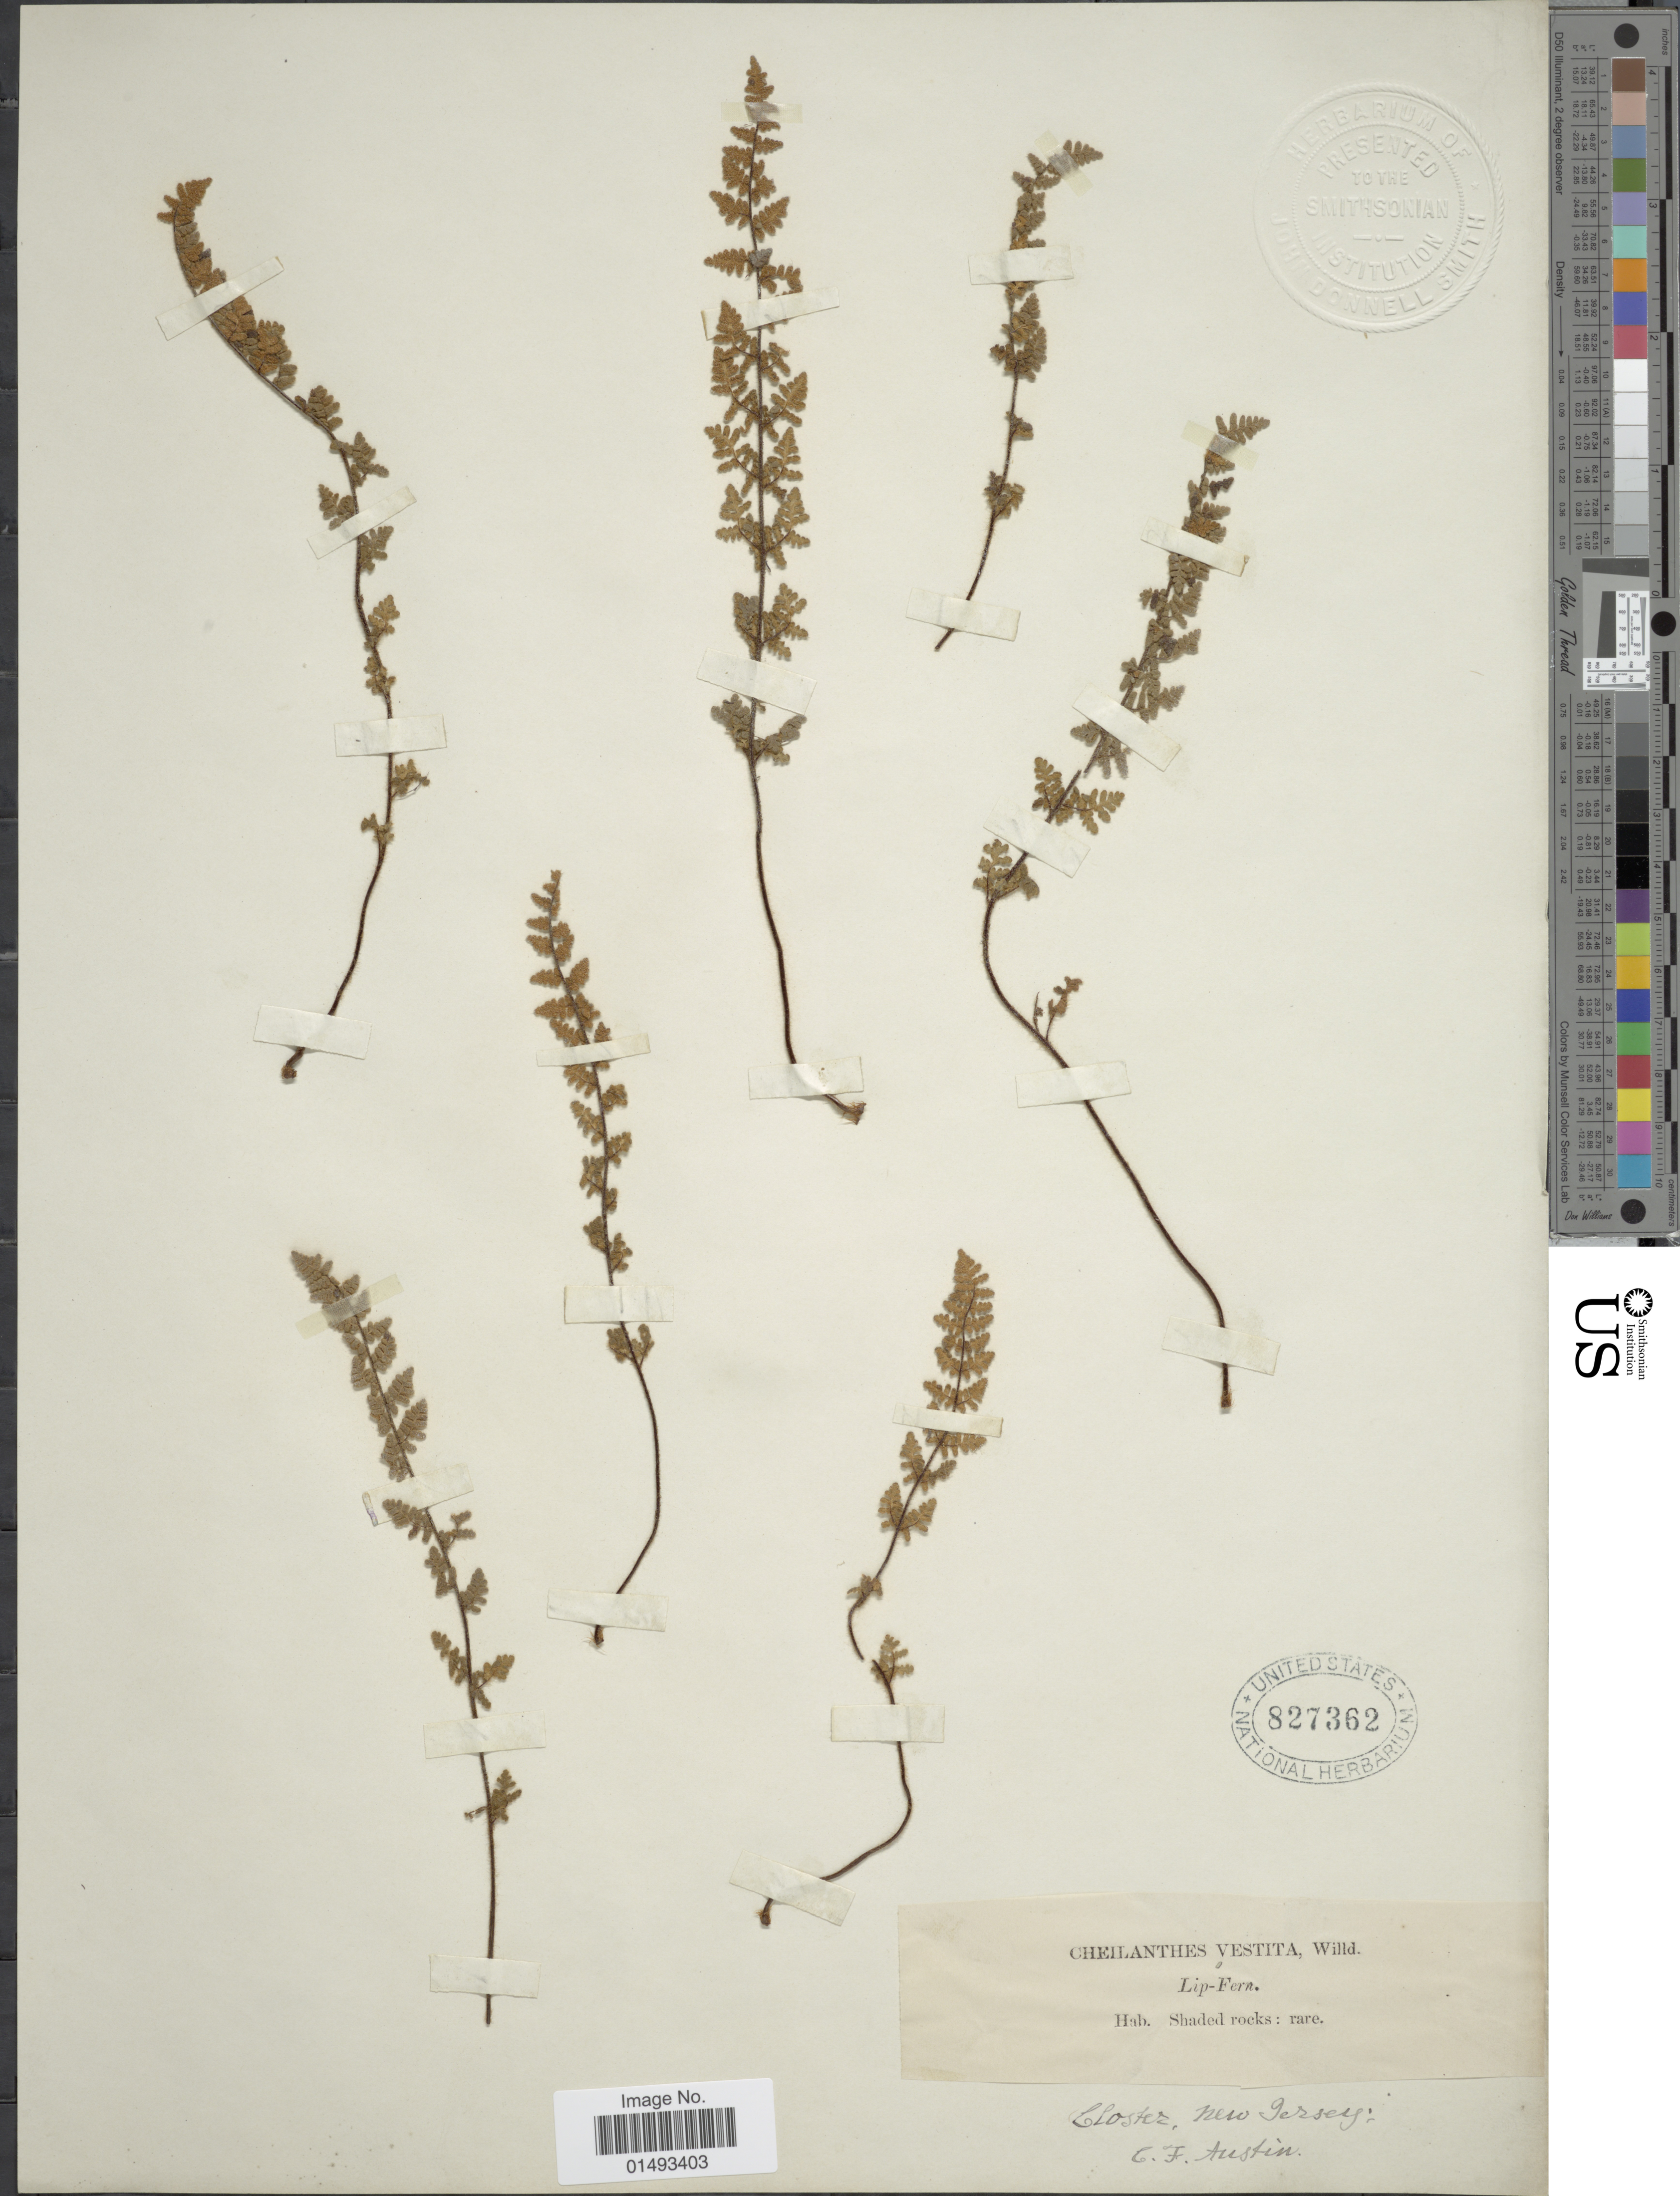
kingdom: Plantae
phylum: Tracheophyta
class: Polypodiopsida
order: Polypodiales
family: Pteridaceae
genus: Myriopteris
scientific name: Myriopteris lanosa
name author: (Michx.) Grusz & Windham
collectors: C. F. Austin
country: United States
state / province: New Jersey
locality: Closter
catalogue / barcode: US 827362